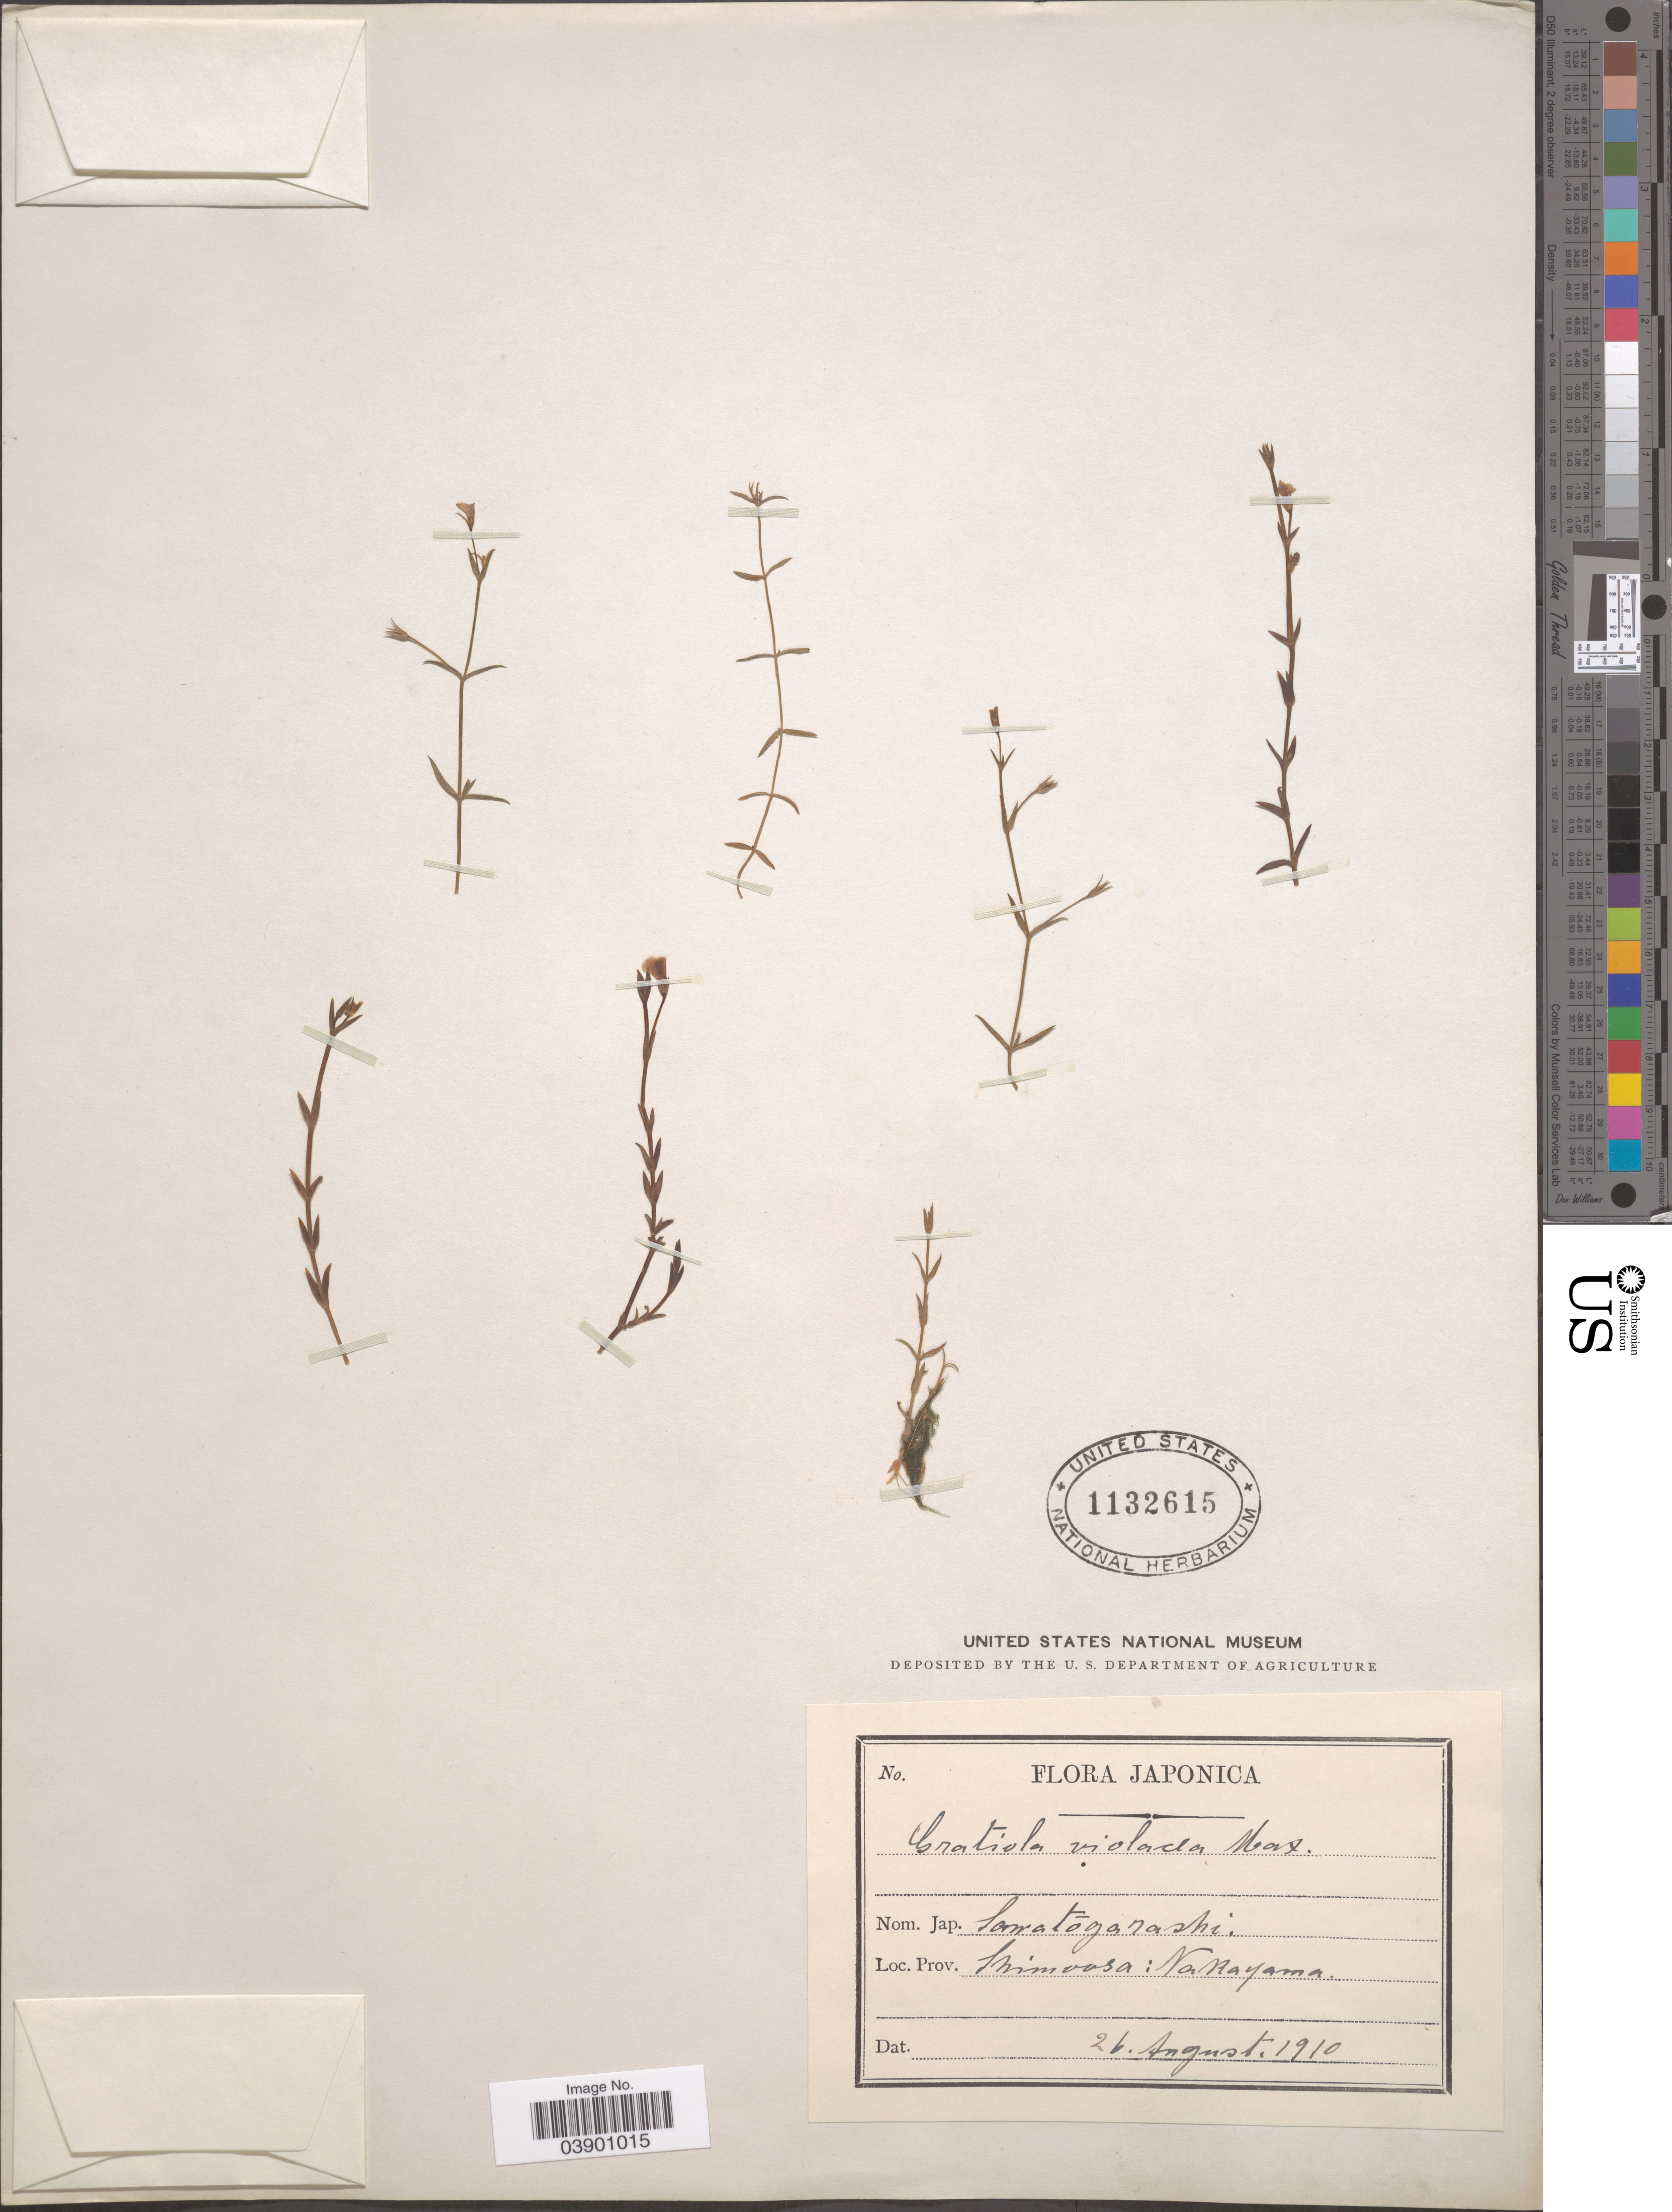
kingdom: Plantae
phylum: Tracheophyta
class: Magnoliopsida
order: Lamiales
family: Plantaginaceae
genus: Gratiola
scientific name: Gratiola violacea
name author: Maxim.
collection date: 1910-08-26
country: Japan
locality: Shimoosa: Narayama.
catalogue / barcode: US 1132615